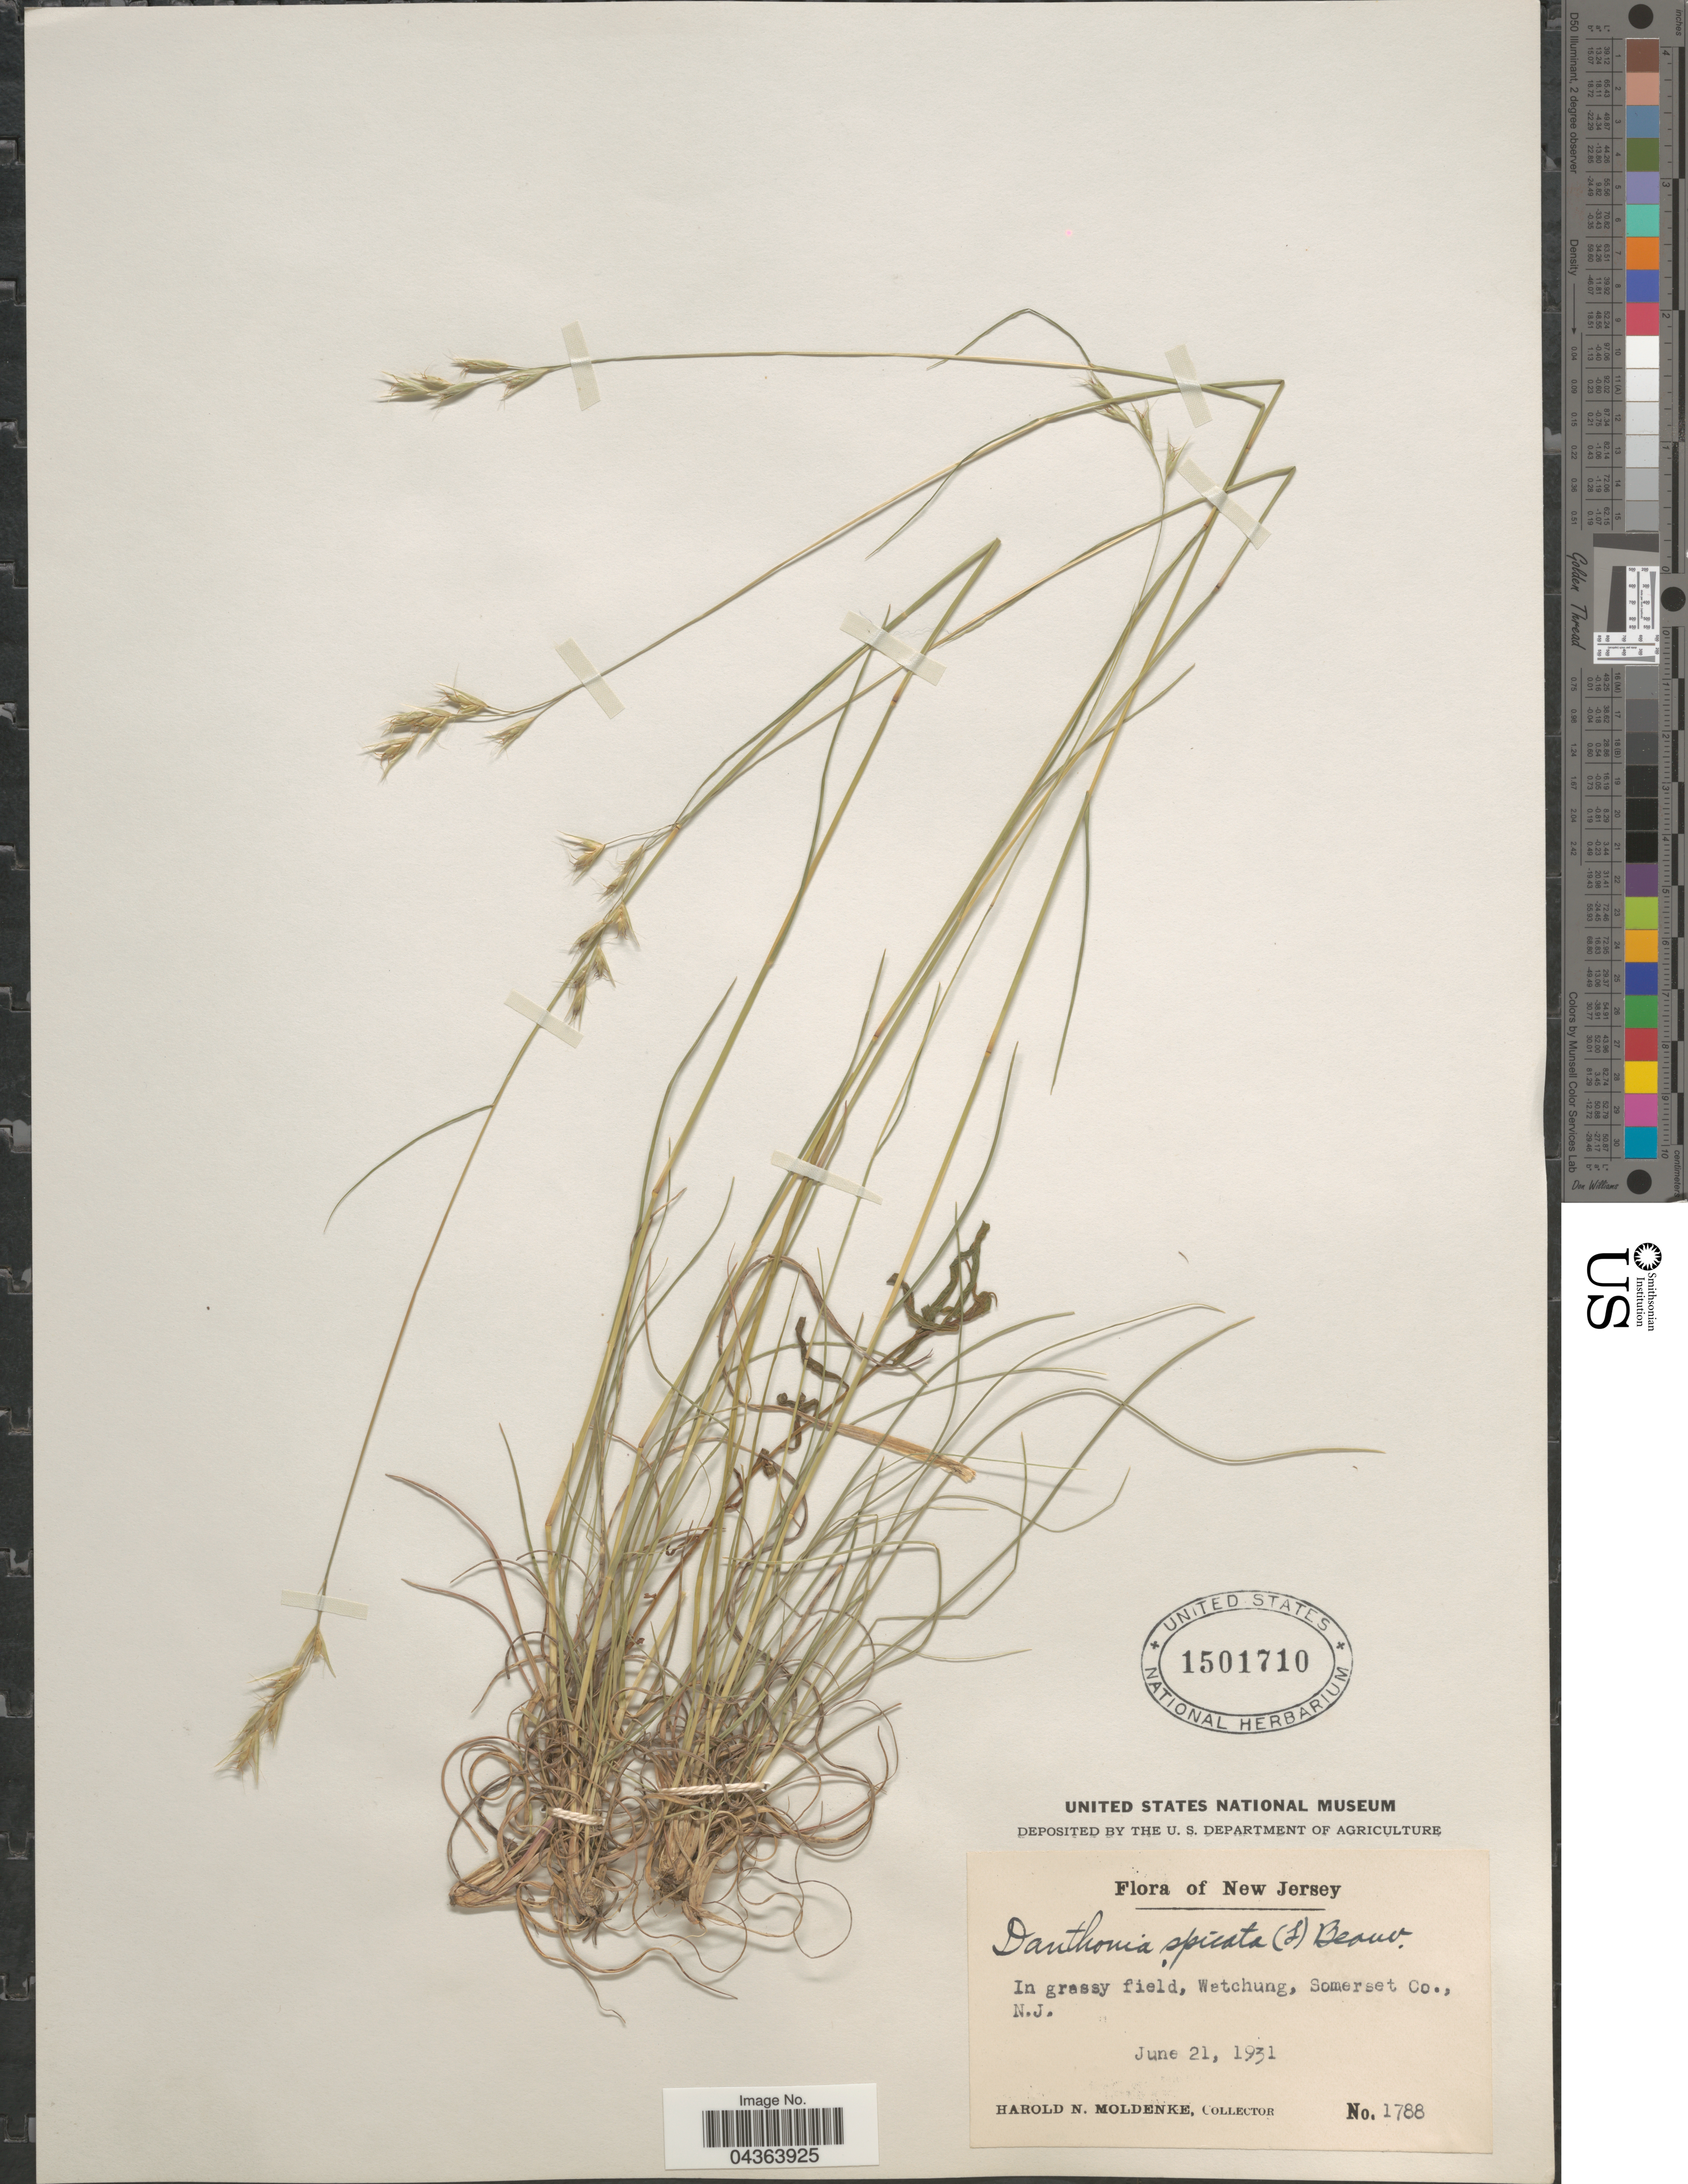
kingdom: Plantae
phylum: Tracheophyta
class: Liliopsida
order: Poales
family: Poaceae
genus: Danthonia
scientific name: Danthonia spicata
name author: (L.) P. Beauv. ex Roem. & Schult.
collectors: H. N. Moldenke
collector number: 1788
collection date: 1931-06-21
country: United States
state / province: New Jersey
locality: Watchung, Somerset Co.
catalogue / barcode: US 1501710